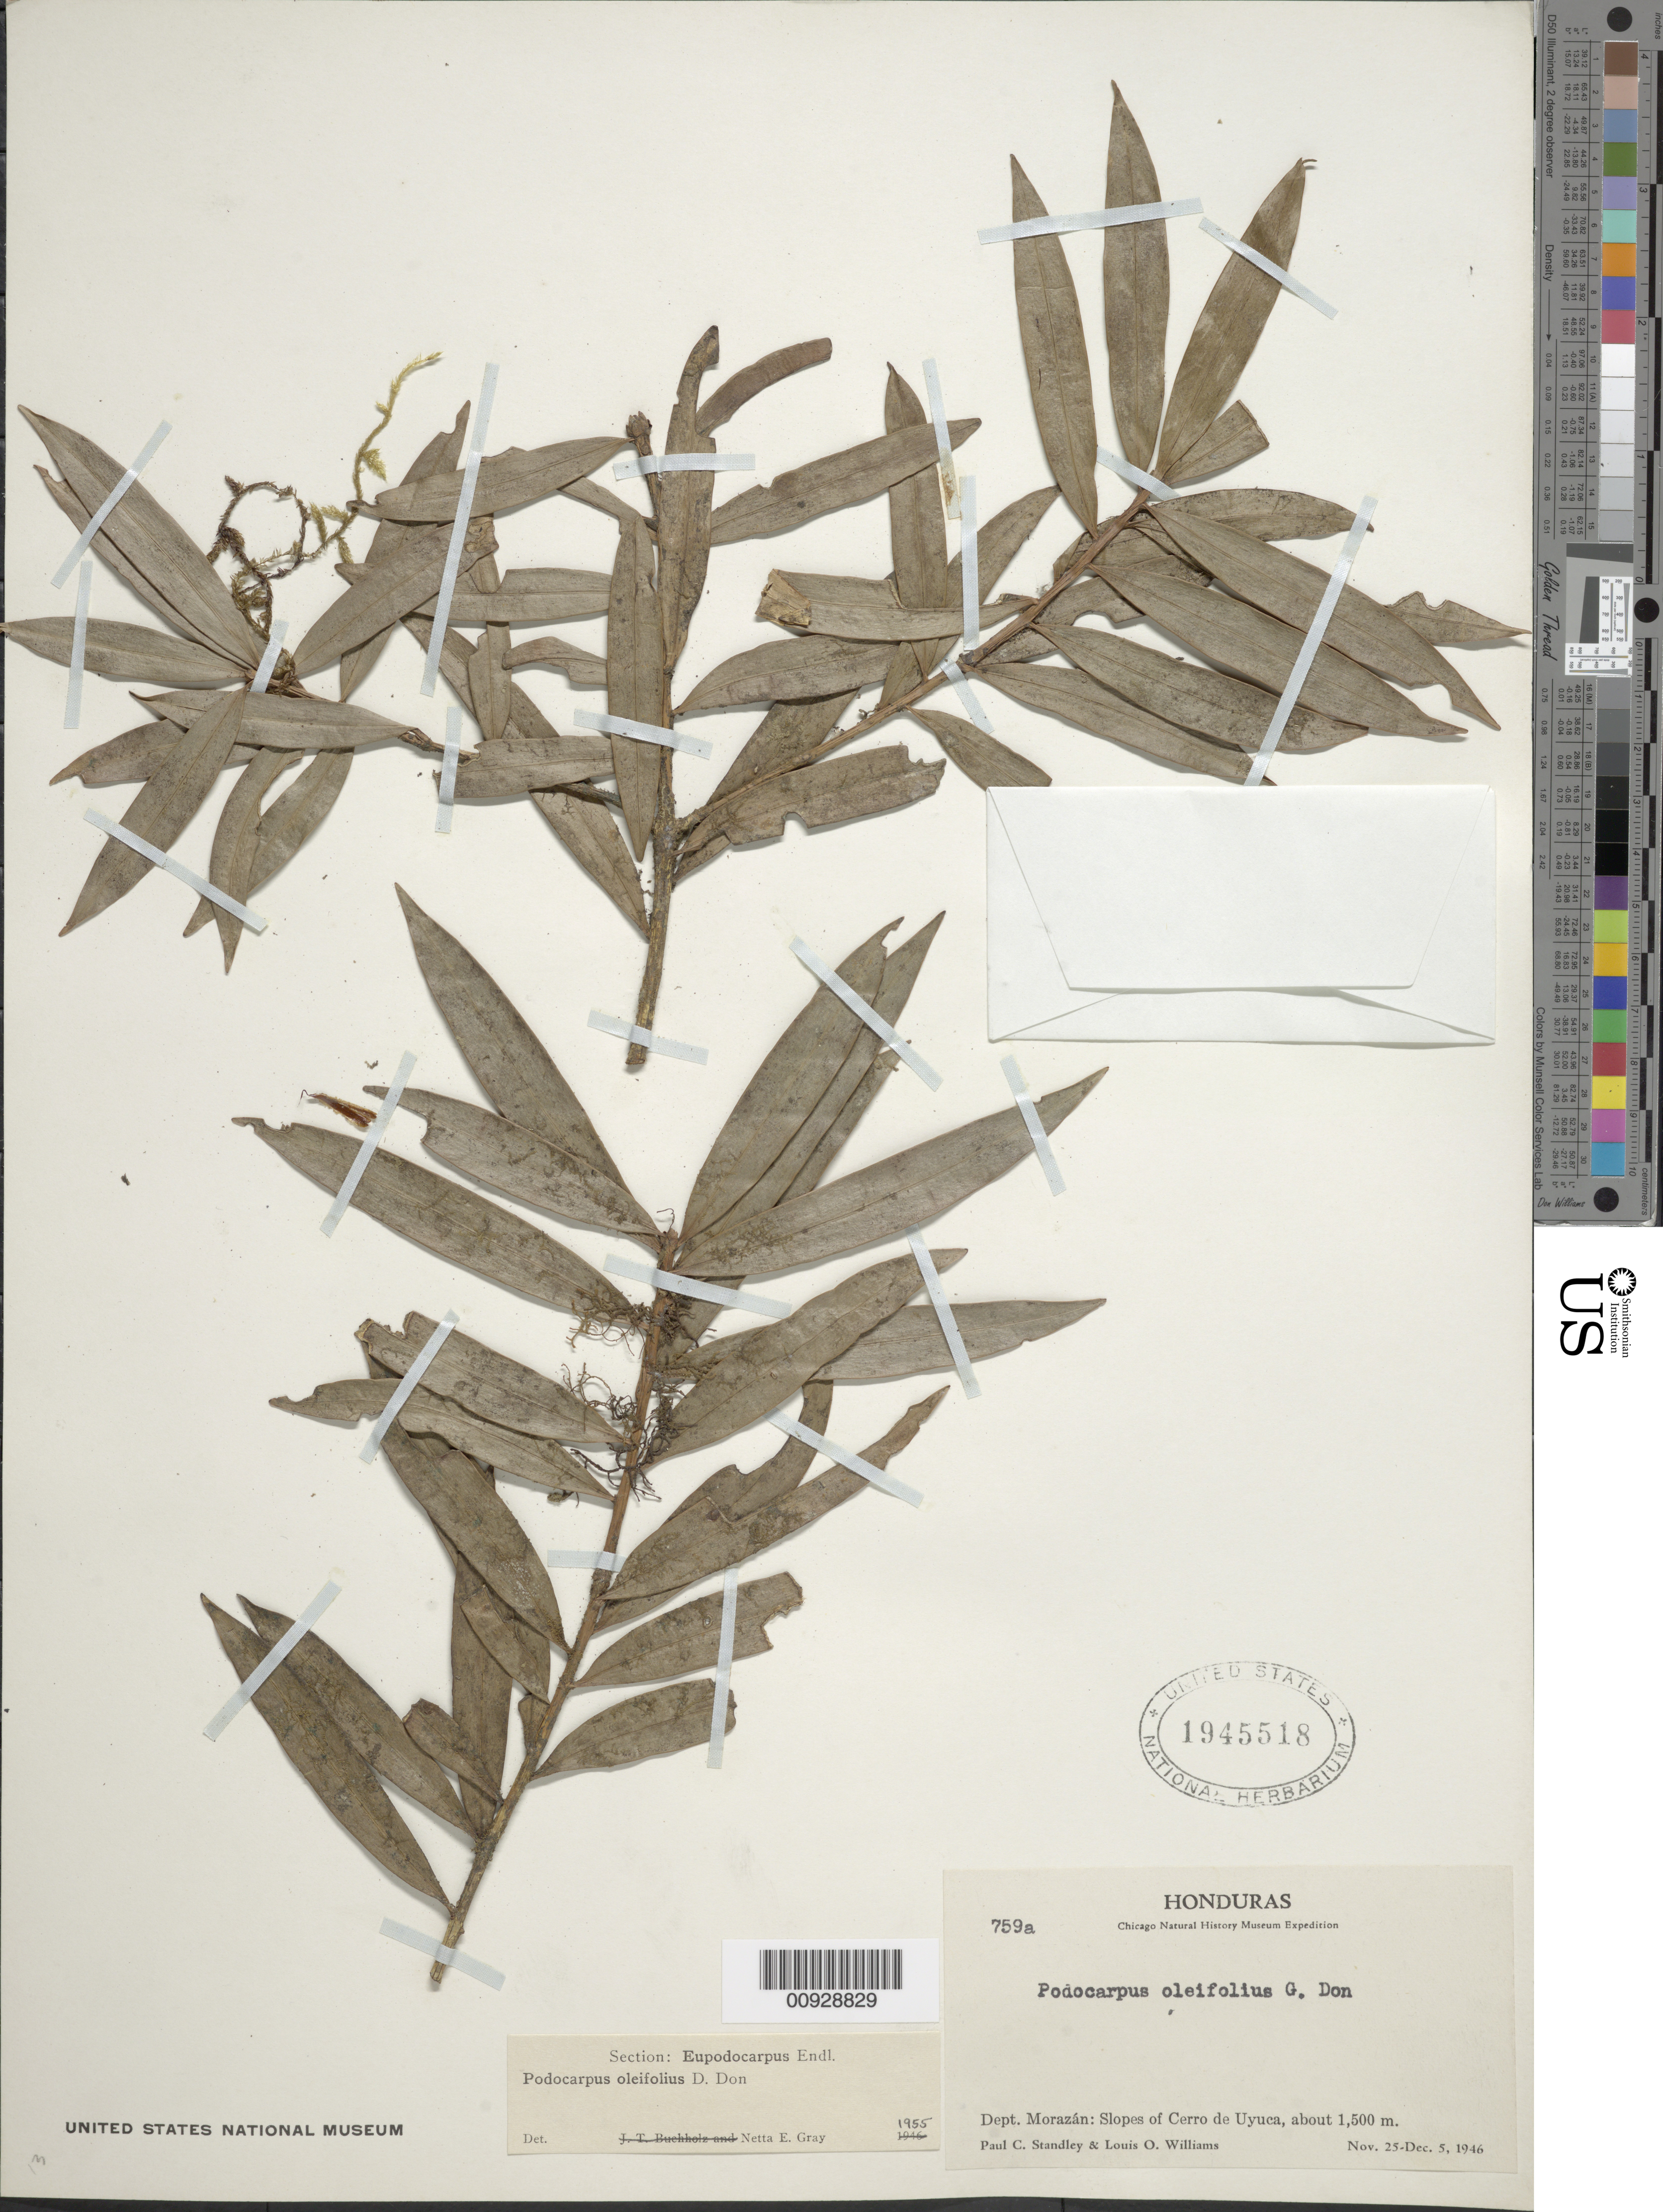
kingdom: Plantae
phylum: Tracheophyta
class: Pinopsida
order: Pinales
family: Podocarpaceae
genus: Podocarpus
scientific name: Podocarpus oleifolius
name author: D. Don ex Lamb.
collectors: P. C. Standley & L. O. Williams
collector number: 759 a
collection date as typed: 25 Nov 1946 to 05 Dec 1946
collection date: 1946-11-25/1946-12-05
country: Honduras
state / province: Fco. Morazán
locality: Dept. Morazán: Slopes of Cerro de Uyuca.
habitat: Slopes of Cerro.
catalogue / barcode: US 1945518